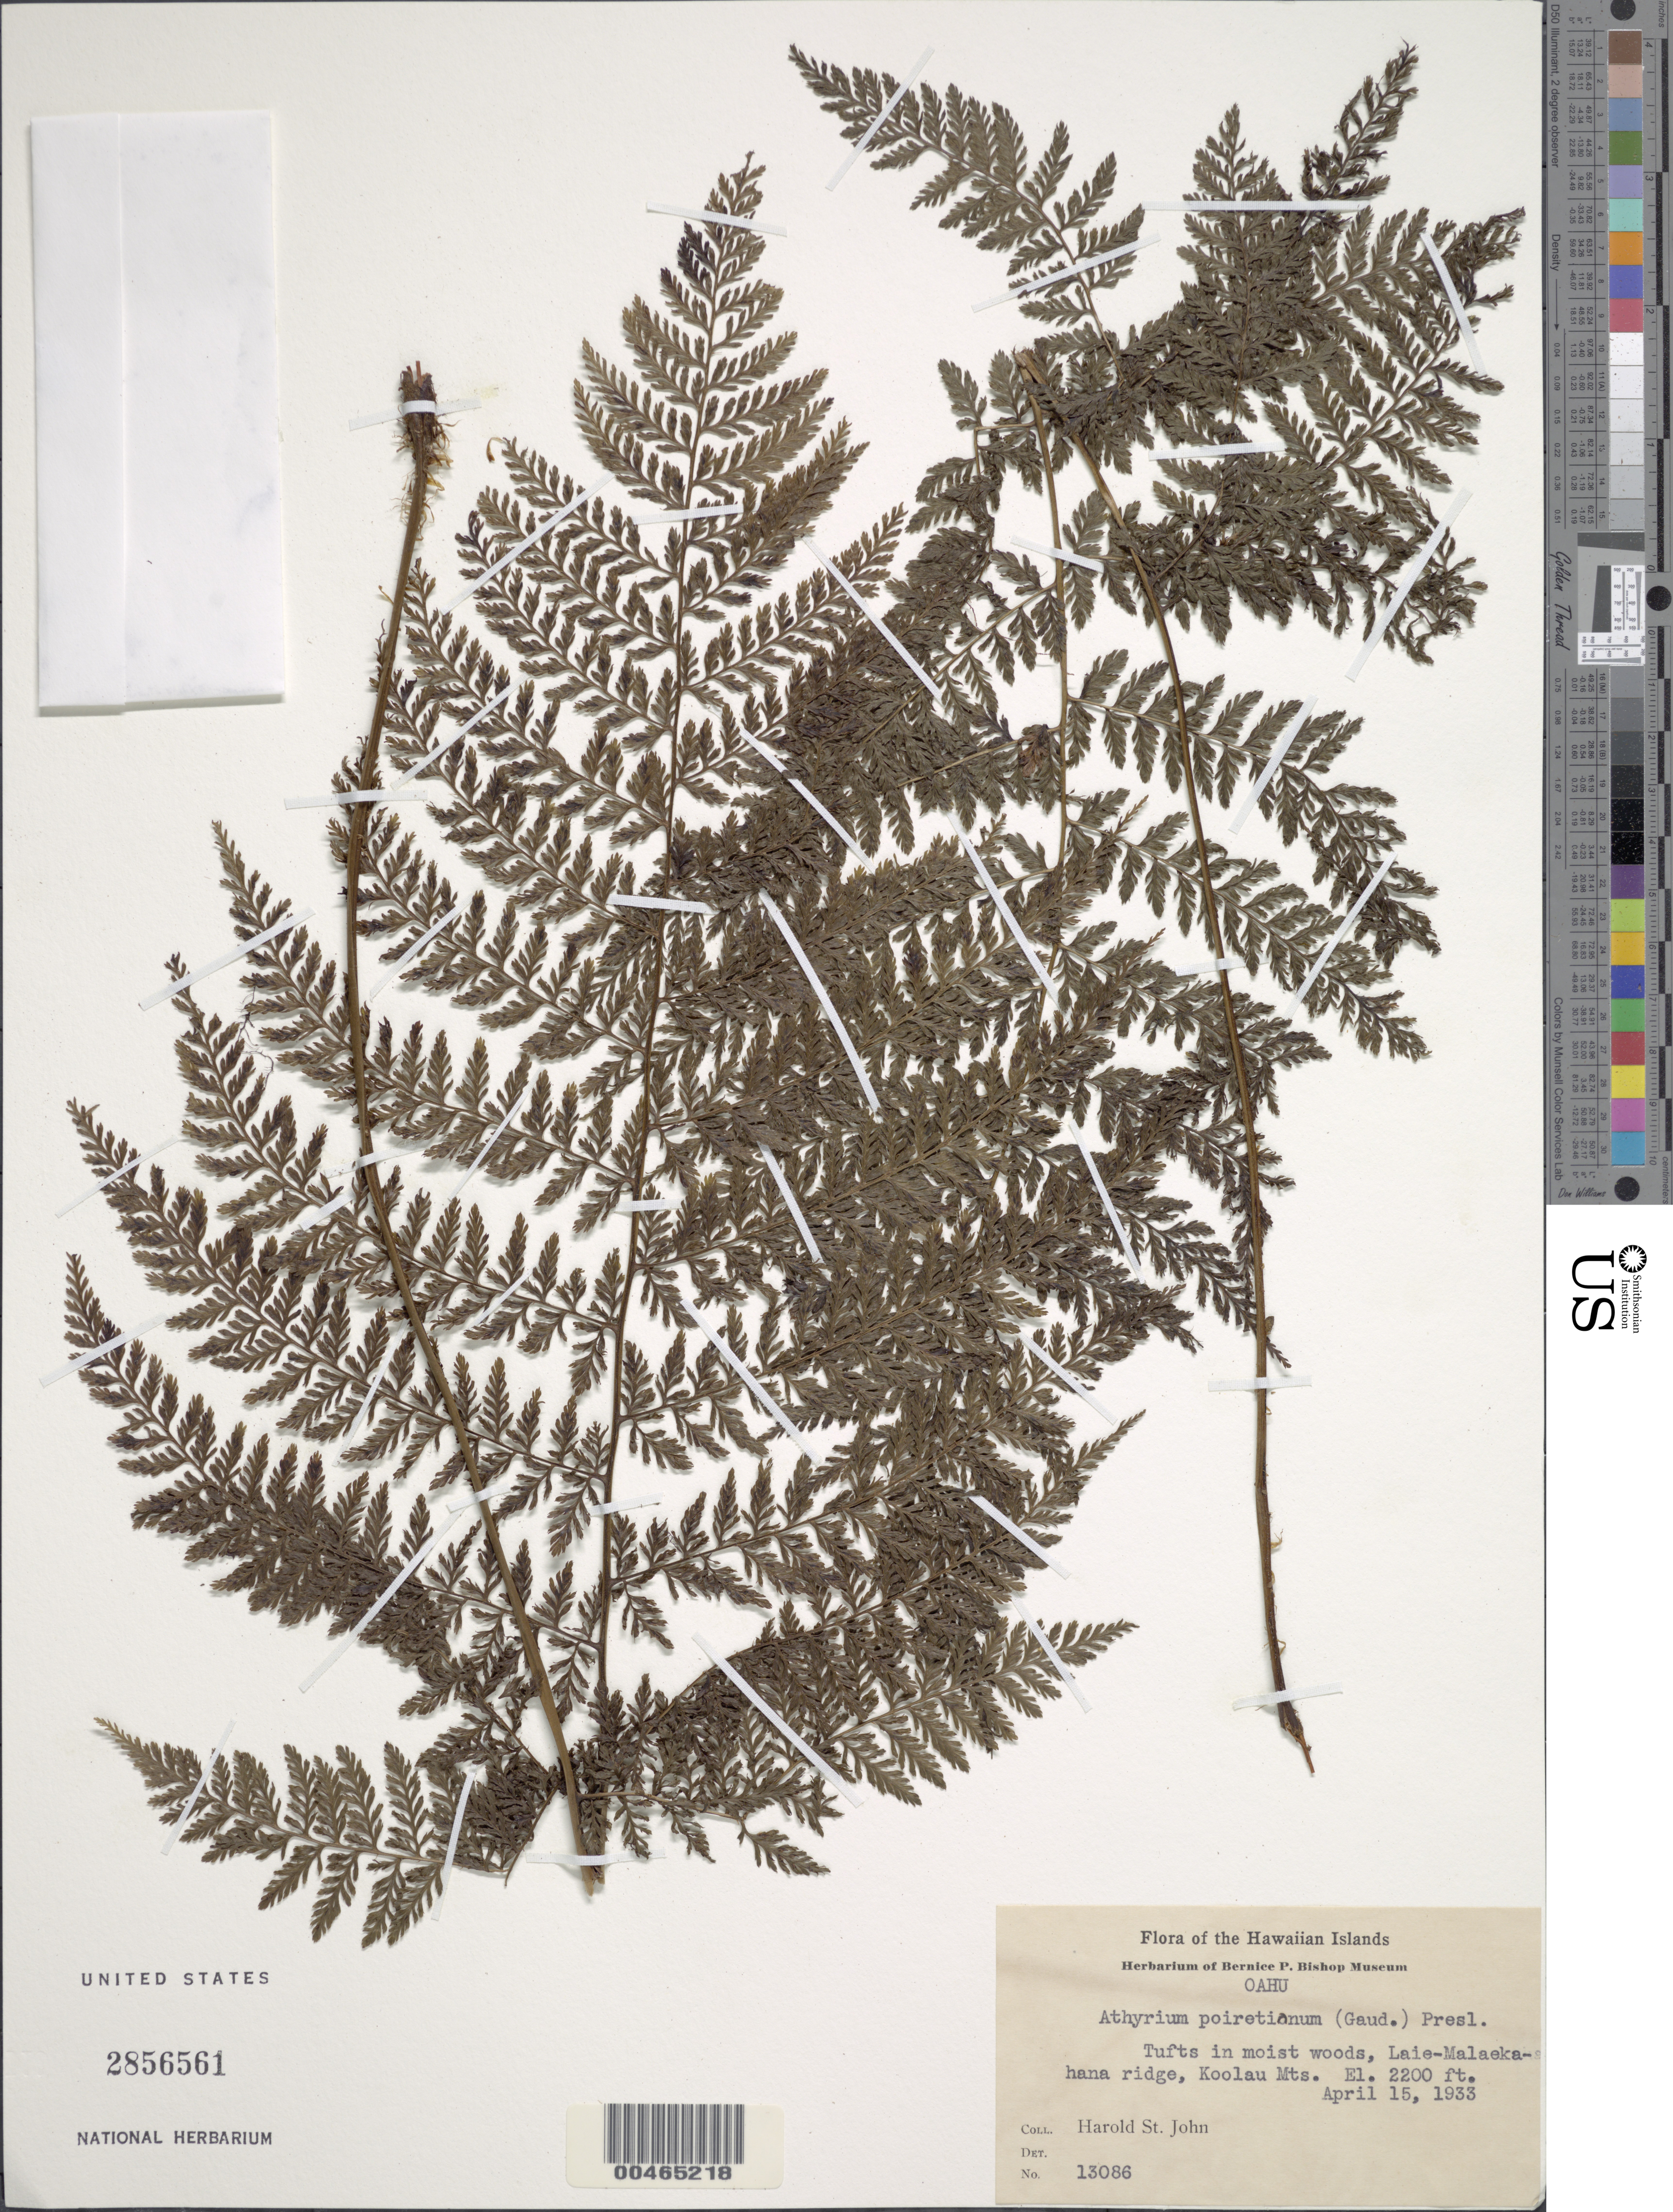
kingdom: Plantae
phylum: Tracheophyta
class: Polypodiopsida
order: Polypodiales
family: Athyriaceae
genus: Athyrium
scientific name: Athyrium microphyllum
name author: (Sm.) Alston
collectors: H. St. John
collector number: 13086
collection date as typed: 15 Apr 1933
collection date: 1933-04-15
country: United States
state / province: Hawaii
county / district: Honolulu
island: Oahu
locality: Laie-Malaekahana ridge, Koolau Mountains, Oahu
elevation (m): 671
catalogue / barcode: US 2856561